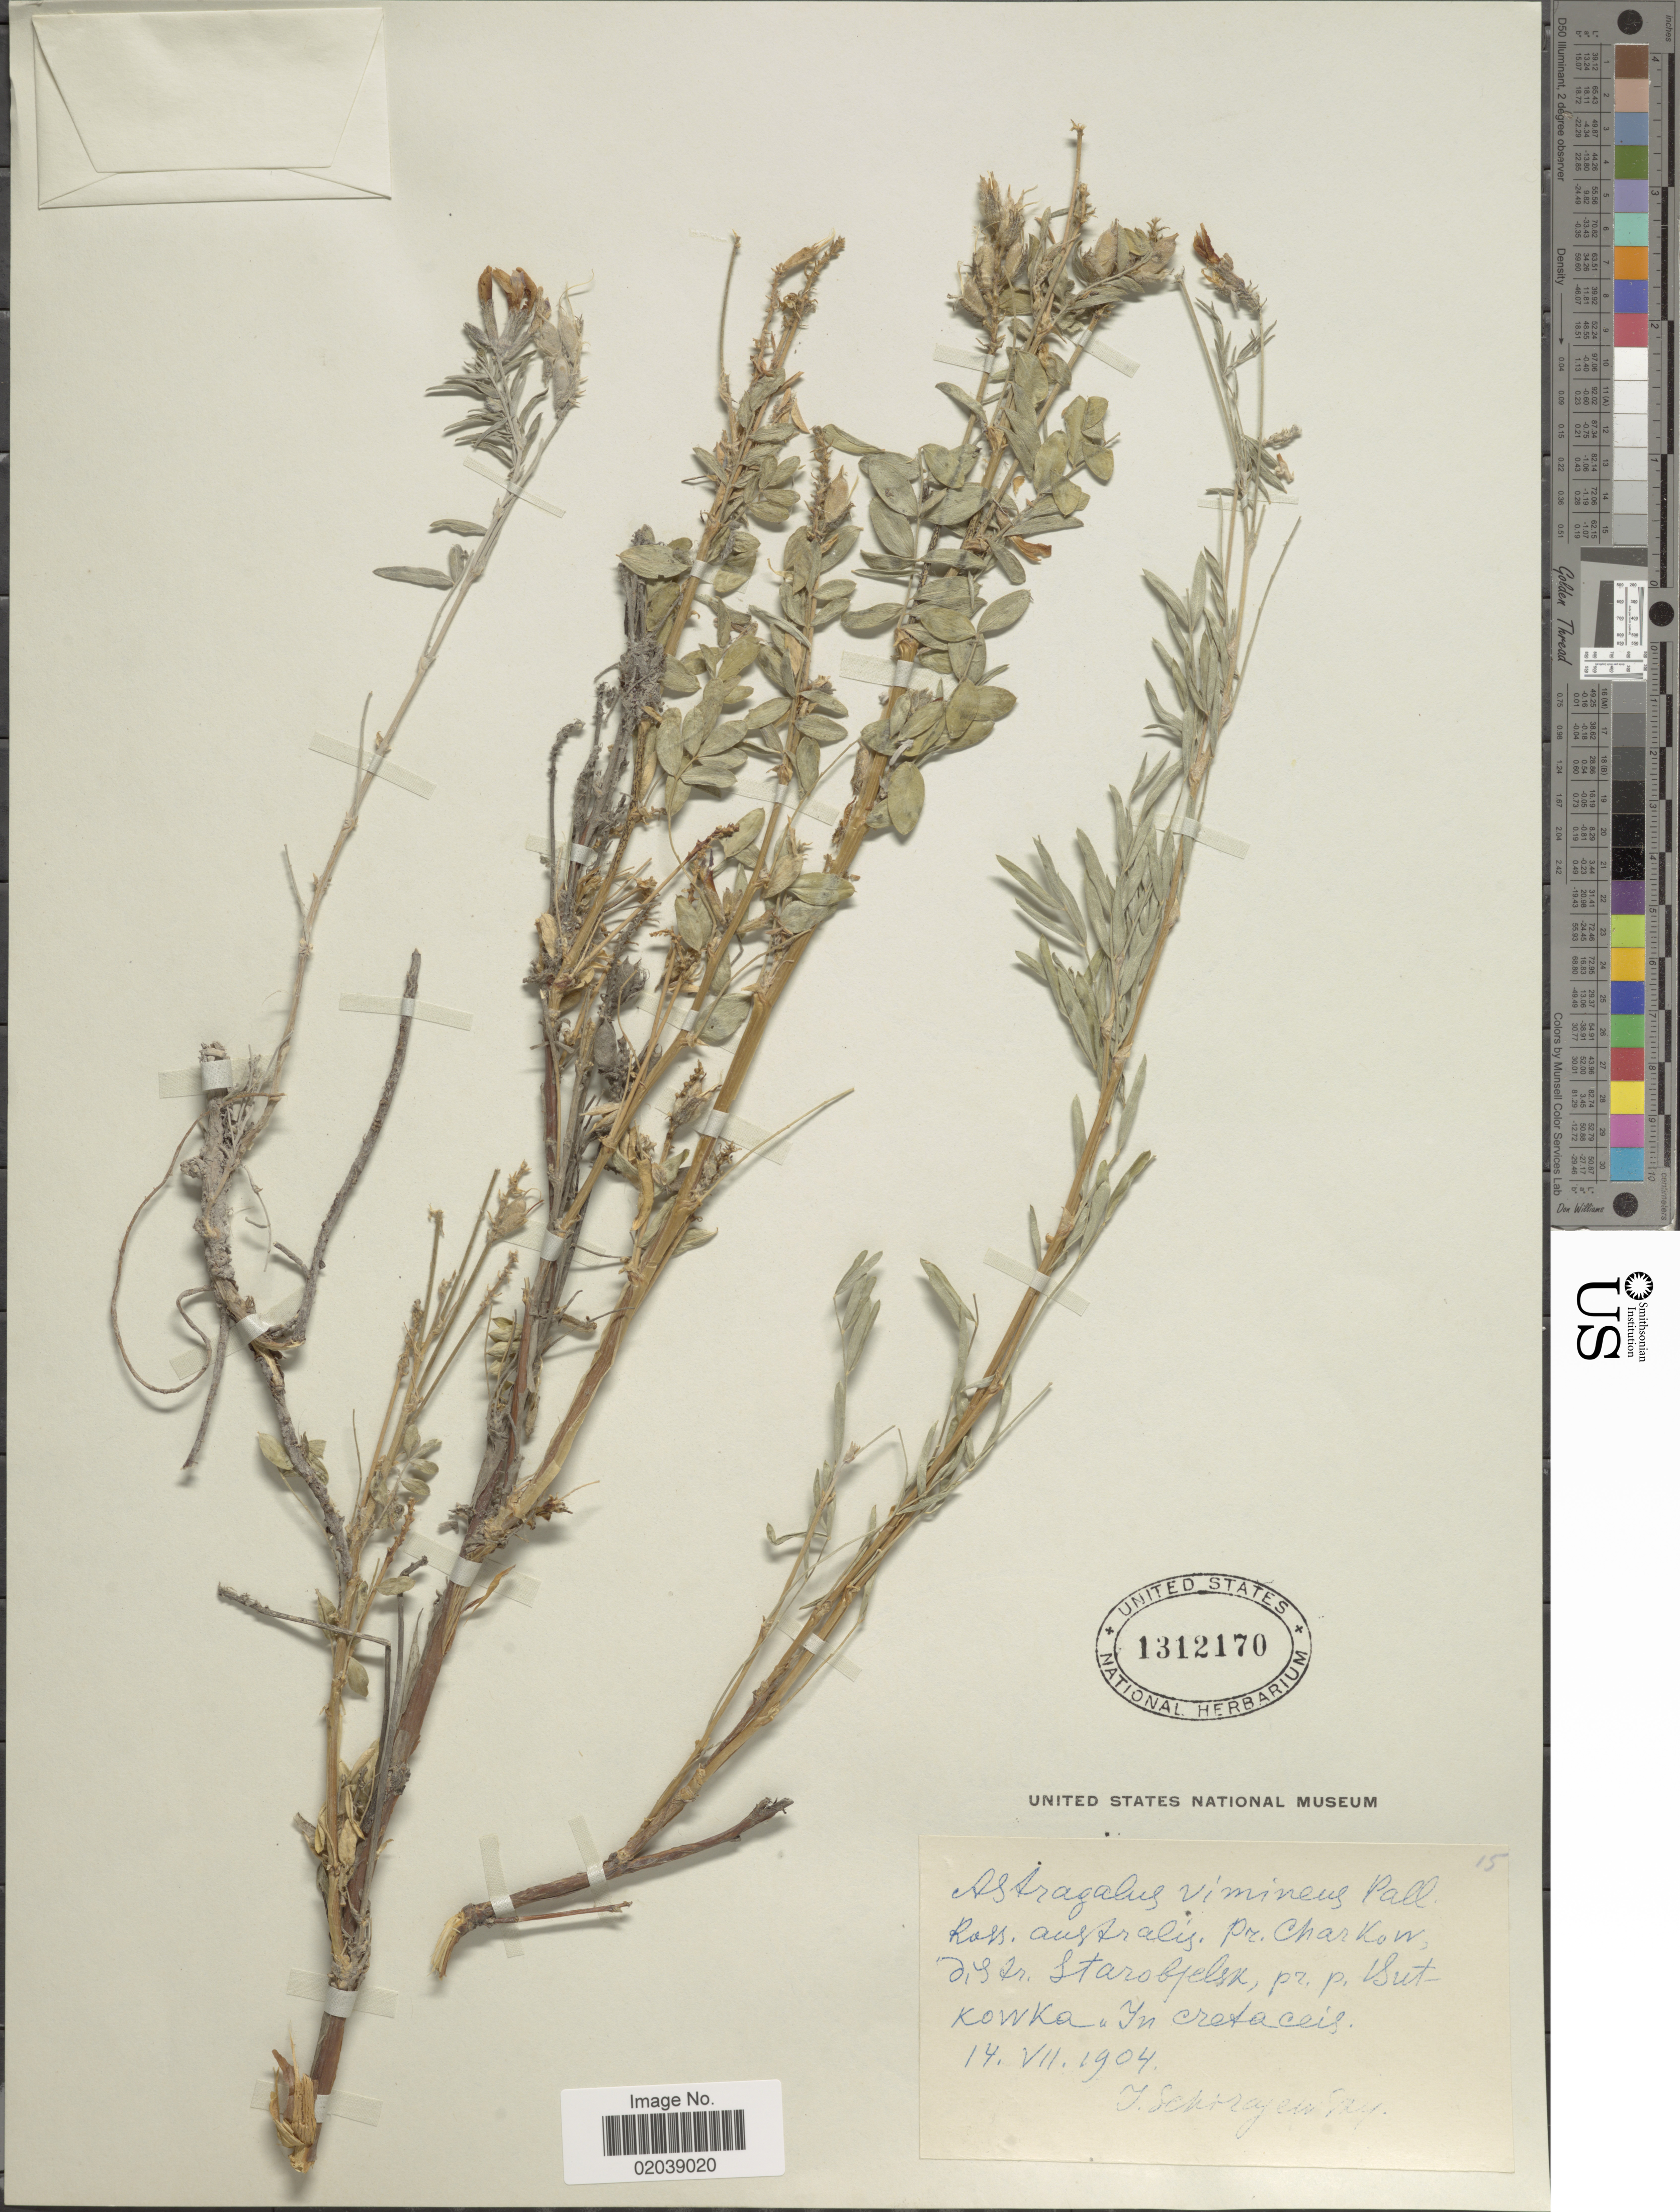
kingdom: Plantae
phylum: Tracheophyta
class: Magnoliopsida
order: Fabales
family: Fabaceae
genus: Astragalus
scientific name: Astragalus vimineus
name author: Pall.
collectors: I. Schirajewsky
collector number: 15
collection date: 1904-07-14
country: Ukraine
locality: Ross. australis, pr. Charkow, Starobilsk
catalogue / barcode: US 1312170